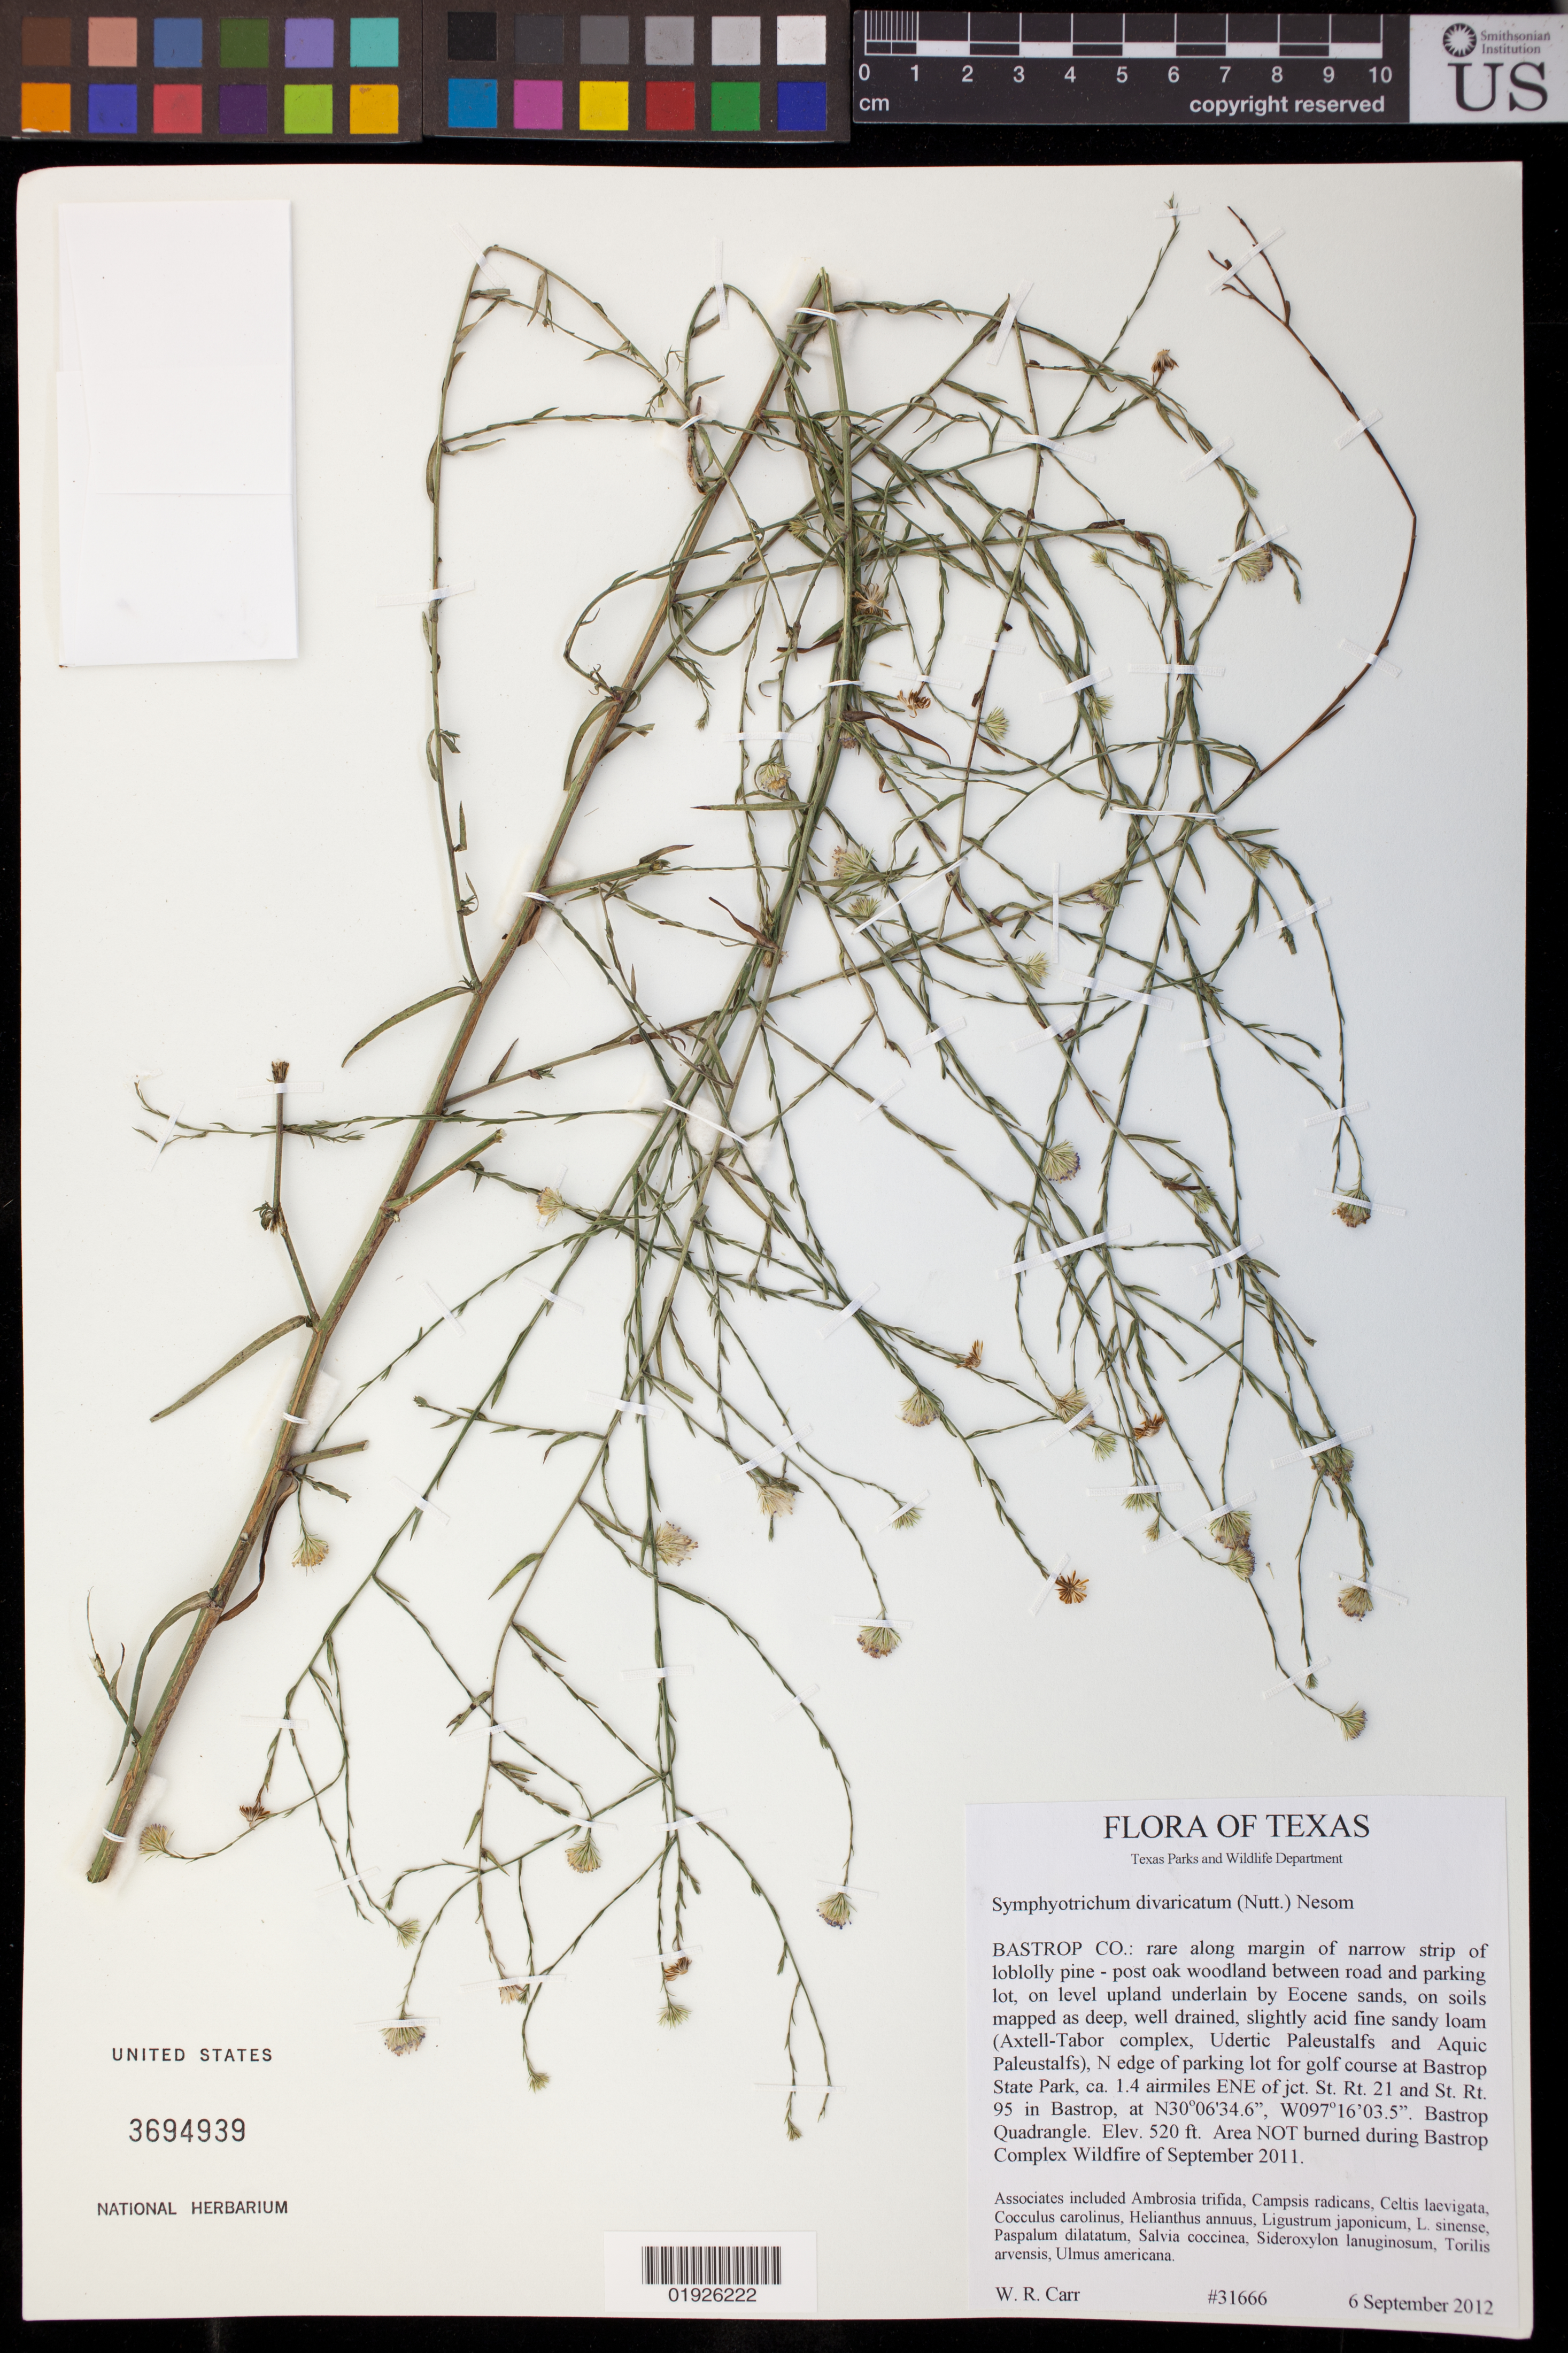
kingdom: Plantae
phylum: Tracheophyta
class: Magnoliopsida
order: Asterales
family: Asteraceae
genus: Symphyotrichum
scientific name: Symphyotrichum divaricatum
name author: (Nutt.) G.L. Nesom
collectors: W. Carr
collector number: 31666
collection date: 2012-09-06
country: United States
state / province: Texas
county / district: Bastrop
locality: N edge of parking lot for golf course at Bastrop State Park, ca. 1.4 airmiles ENE of jct. St. Rt. 21 and St. Rt. 95 in Bastrop.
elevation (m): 158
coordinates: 30 06 34.6 N, 097 16 03.5 W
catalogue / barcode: US 3694939